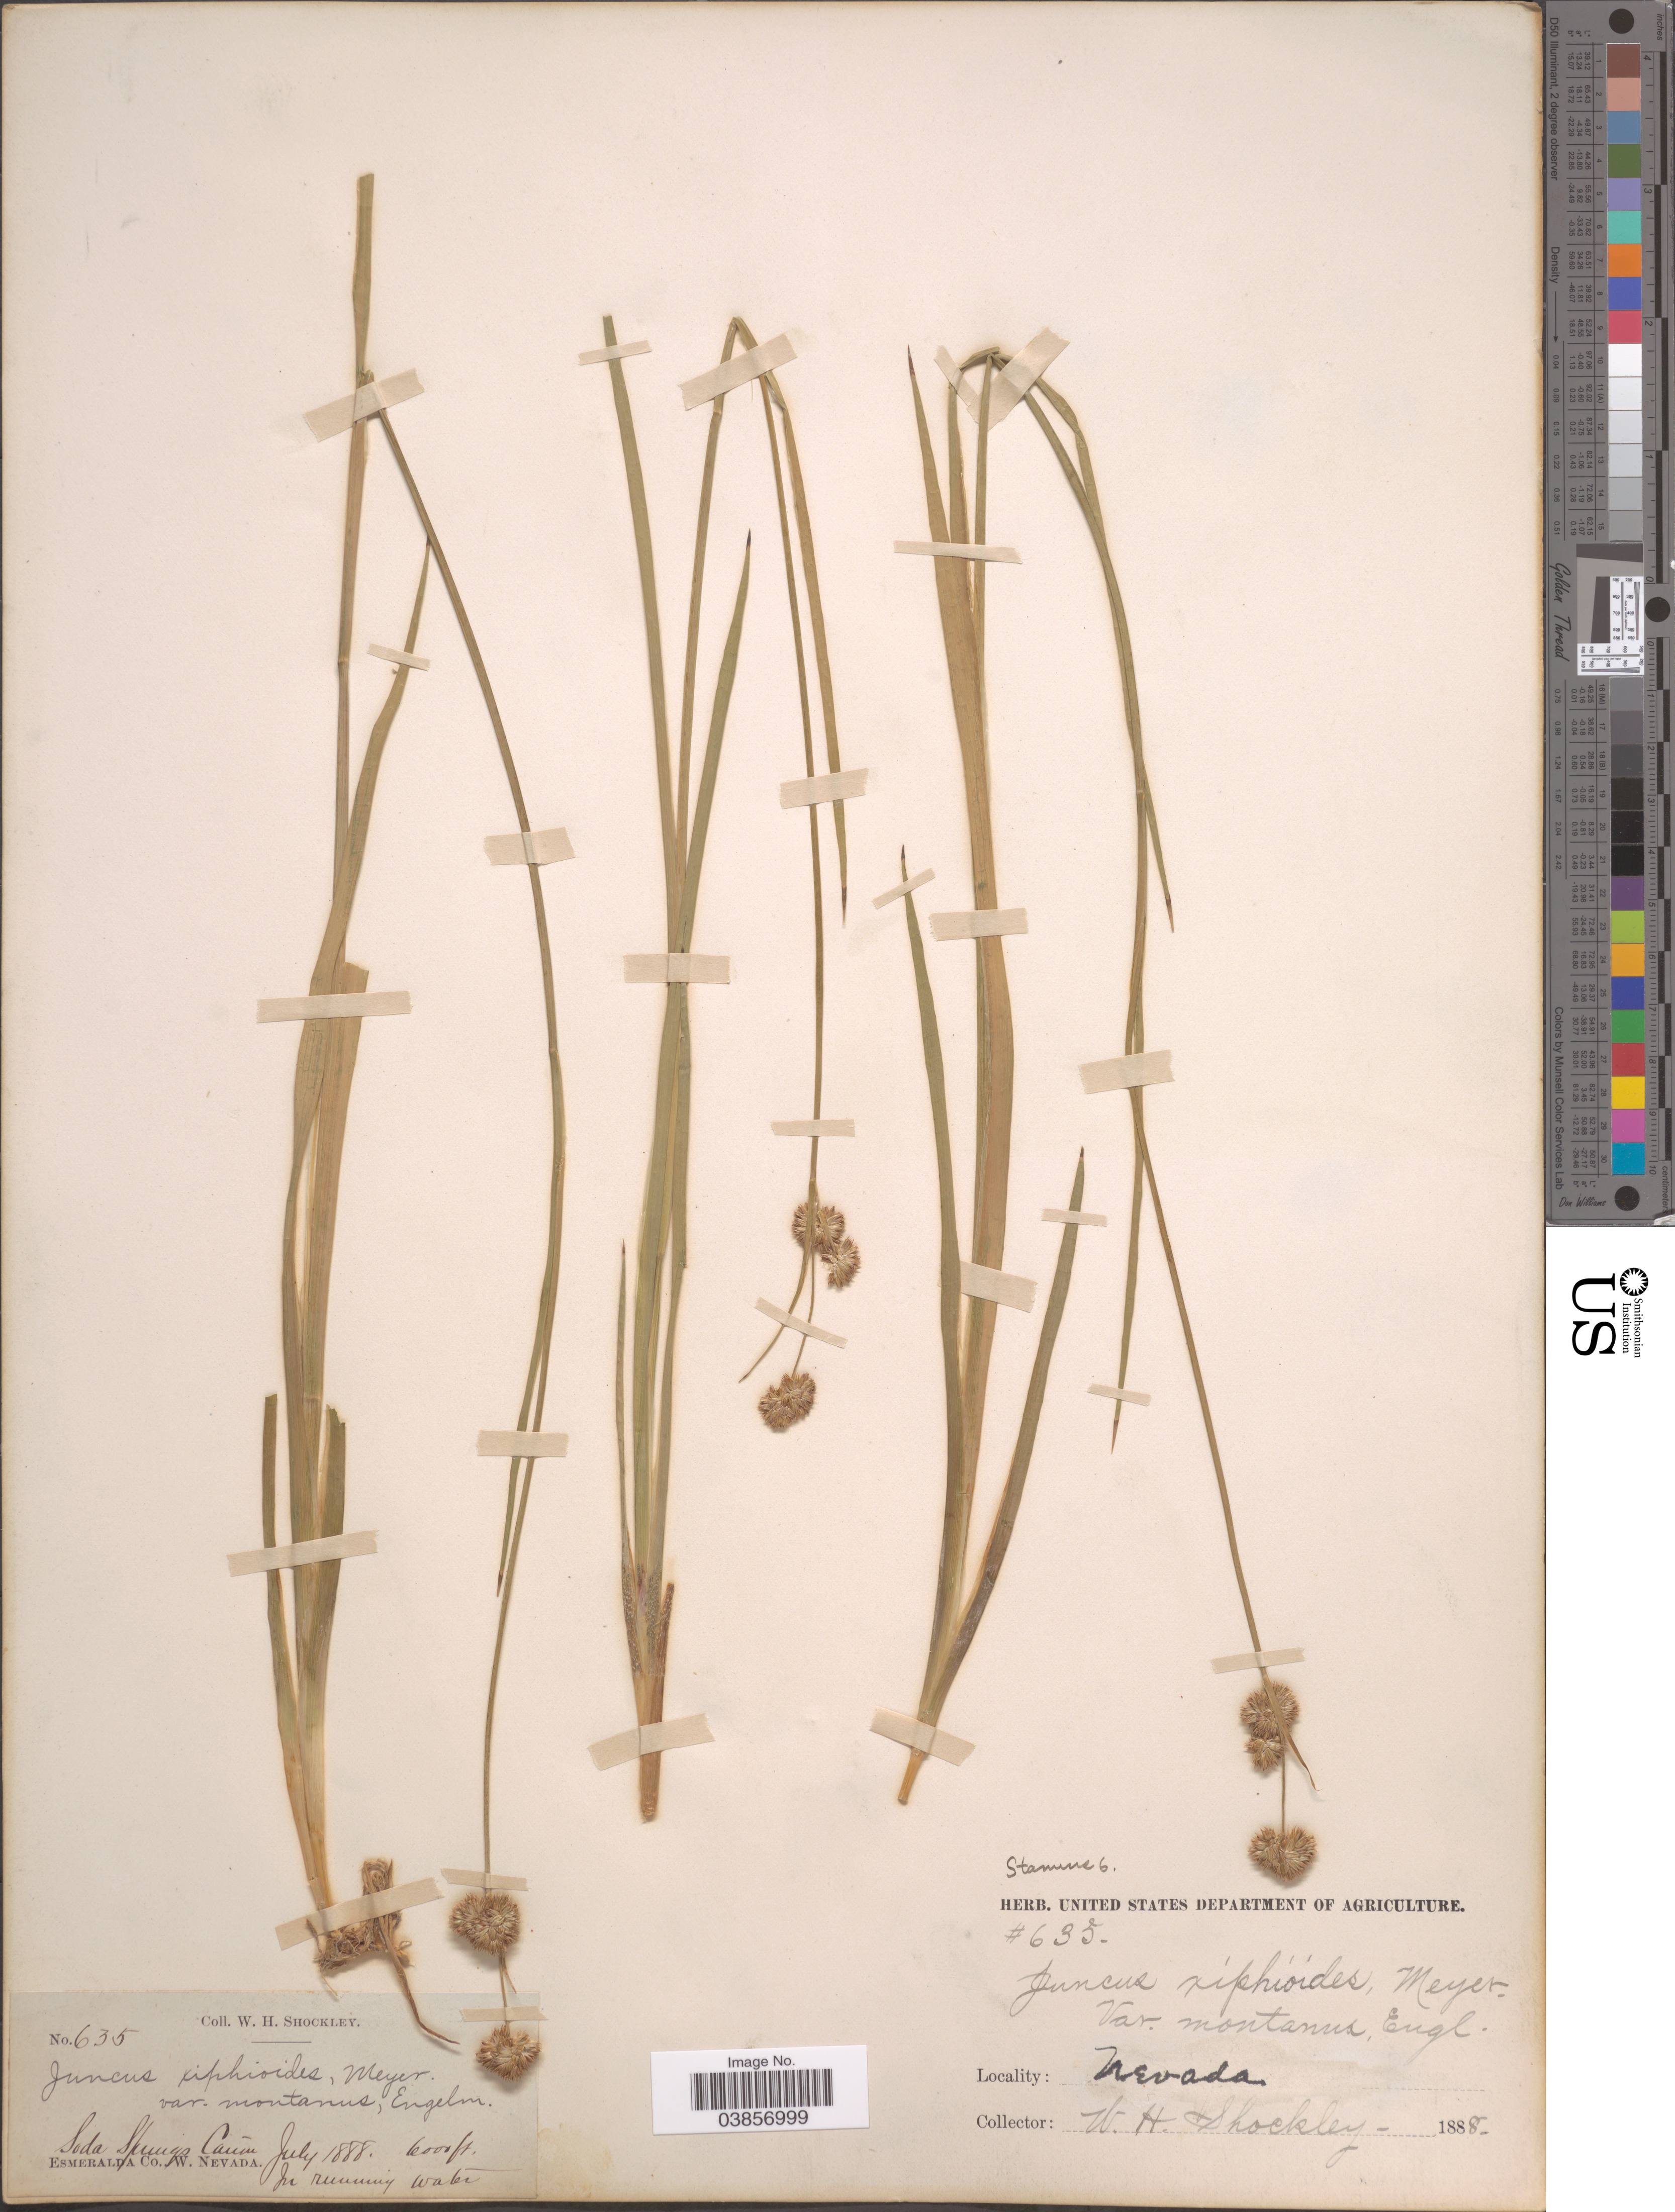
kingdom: Plantae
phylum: Tracheophyta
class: Liliopsida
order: Poales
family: Juncaceae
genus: Juncus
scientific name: Juncus saximontanus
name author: A. Nelson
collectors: W. Shockley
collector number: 635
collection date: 1888-07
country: United States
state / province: Nevada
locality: Soda Springs Cañon. Esmeralda Co., W. Nevada.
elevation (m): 1829